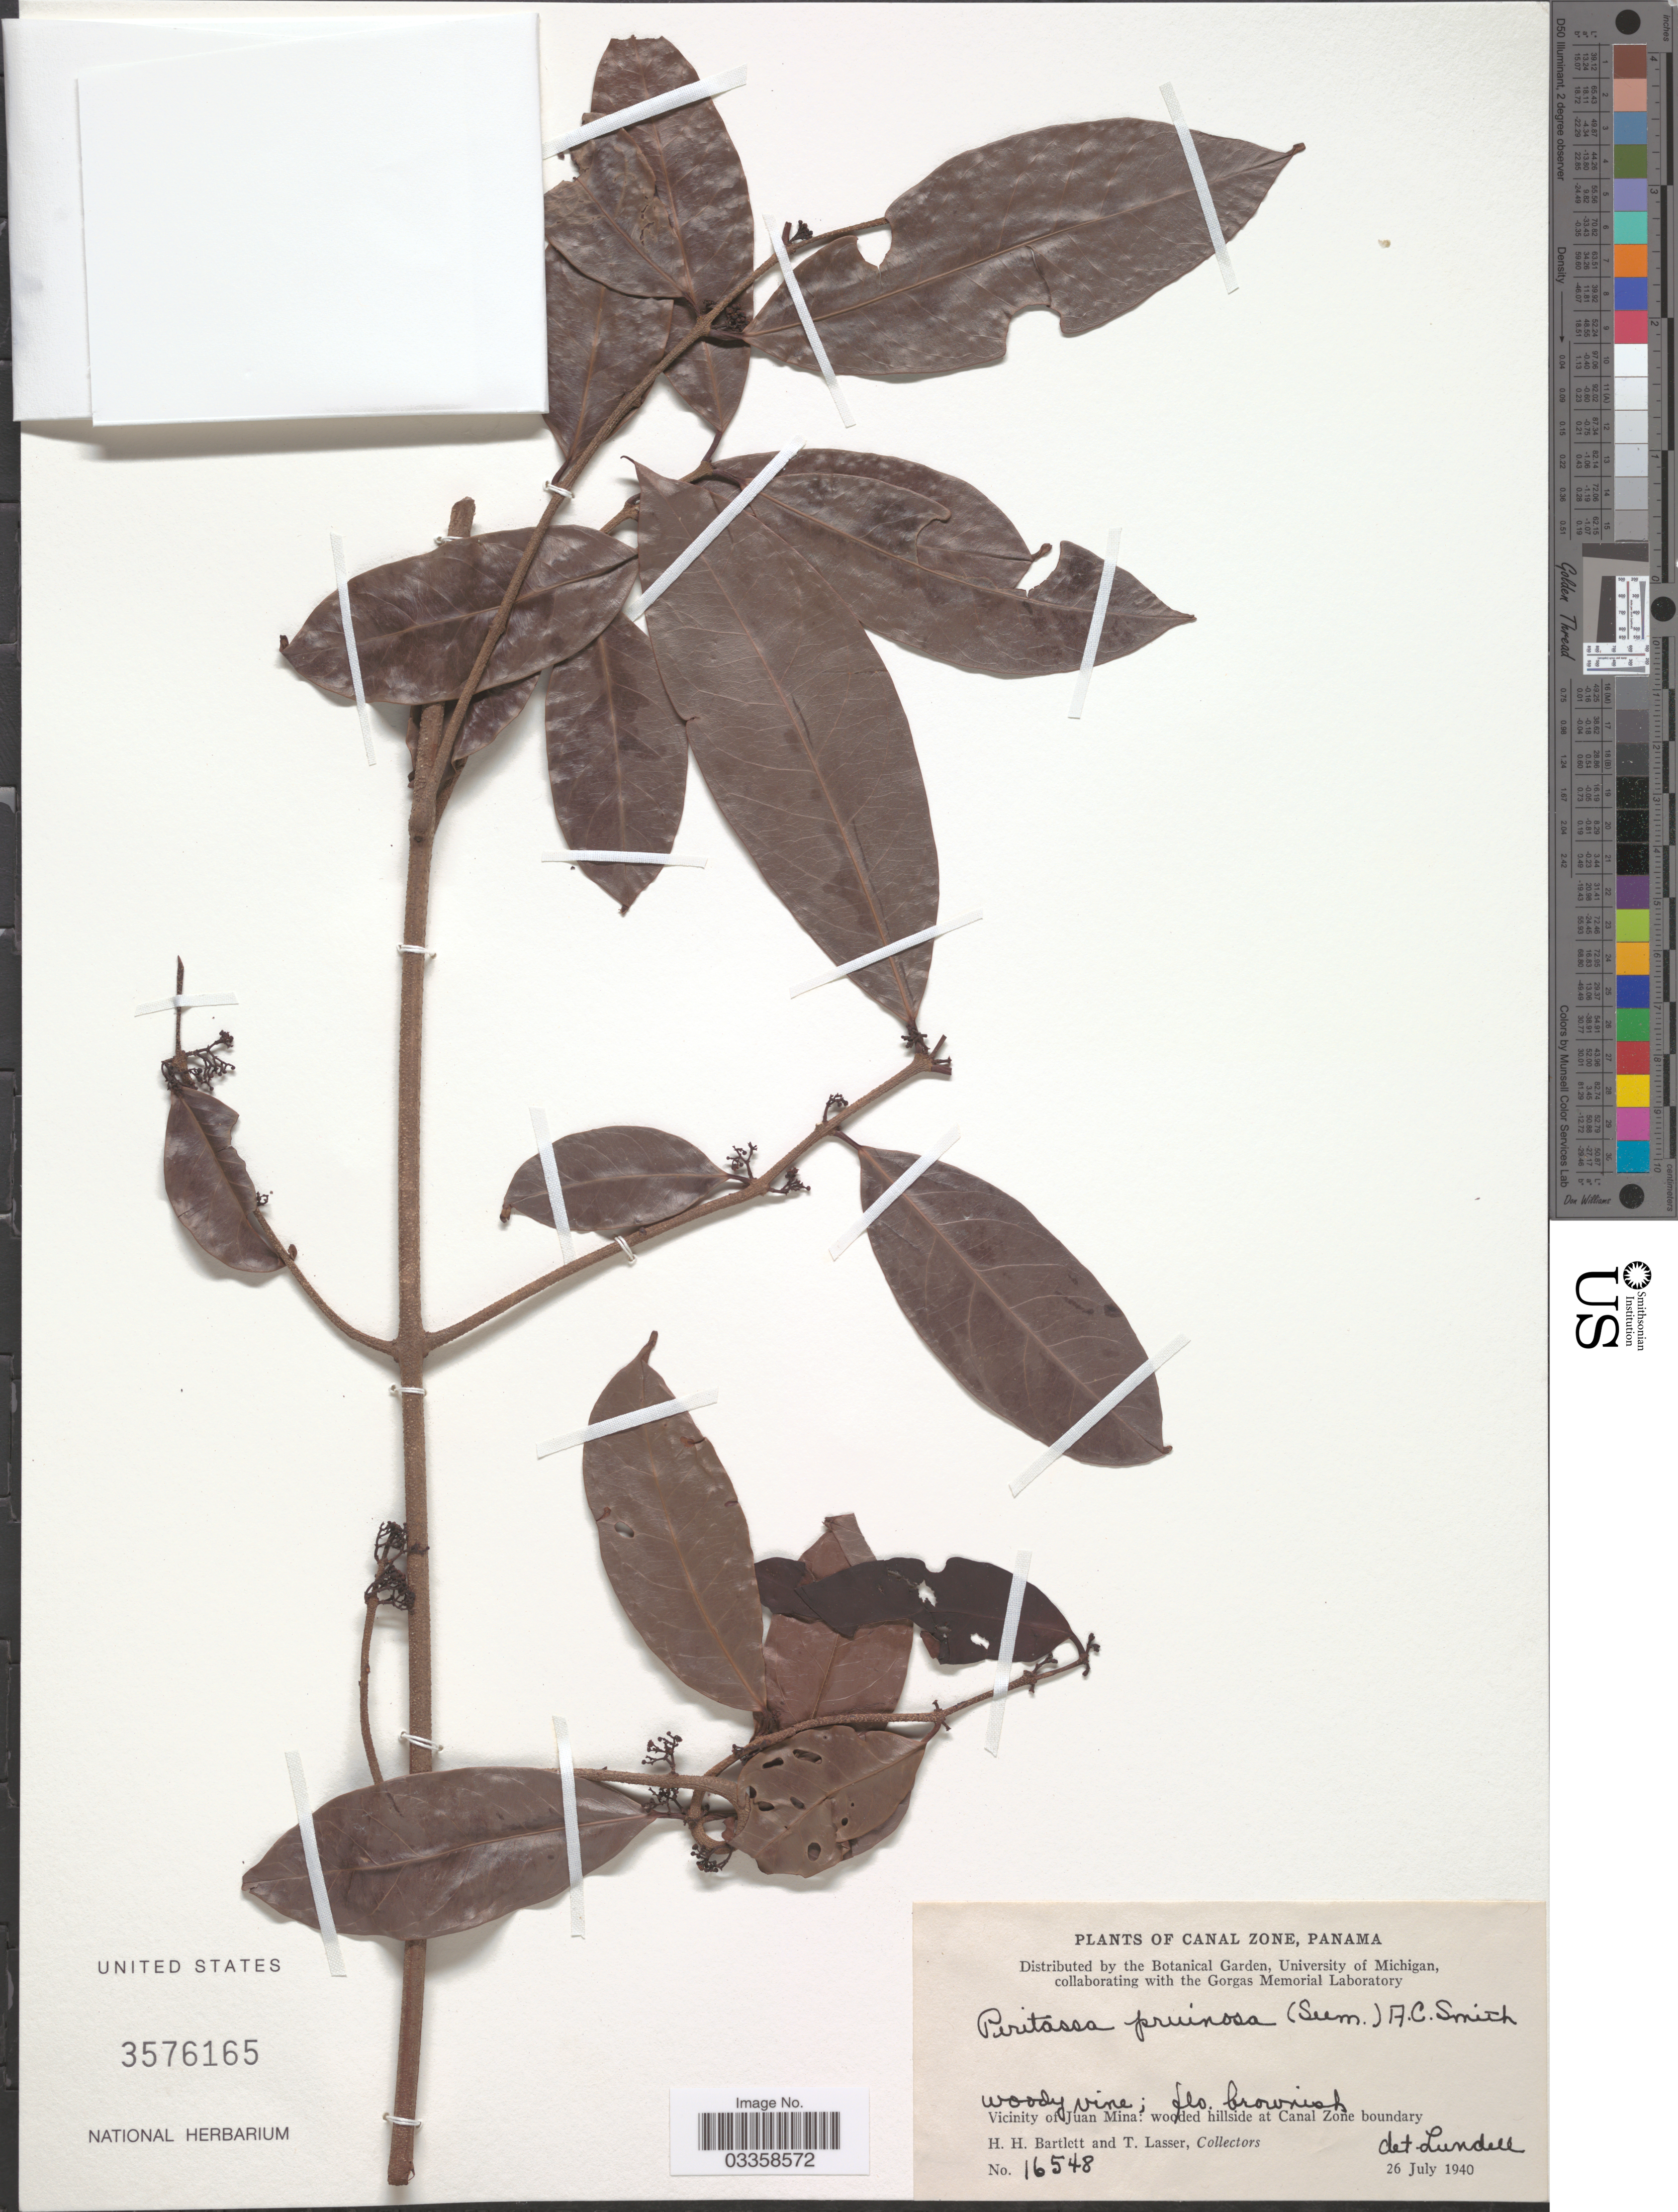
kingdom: Plantae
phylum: Tracheophyta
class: Magnoliopsida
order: Celastrales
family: Celastraceae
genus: Peritassa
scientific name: Peritassa pruinosa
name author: (Seem.) A.C. Sm.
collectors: H. H. Bartlett & T. Lasser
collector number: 16548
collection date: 1940-07-26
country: Panama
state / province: Colón / Panamá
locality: Canal Zone. Vicinity of Juan Mina; wooded hillside at Canal Zone boundary.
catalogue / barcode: US 3576165